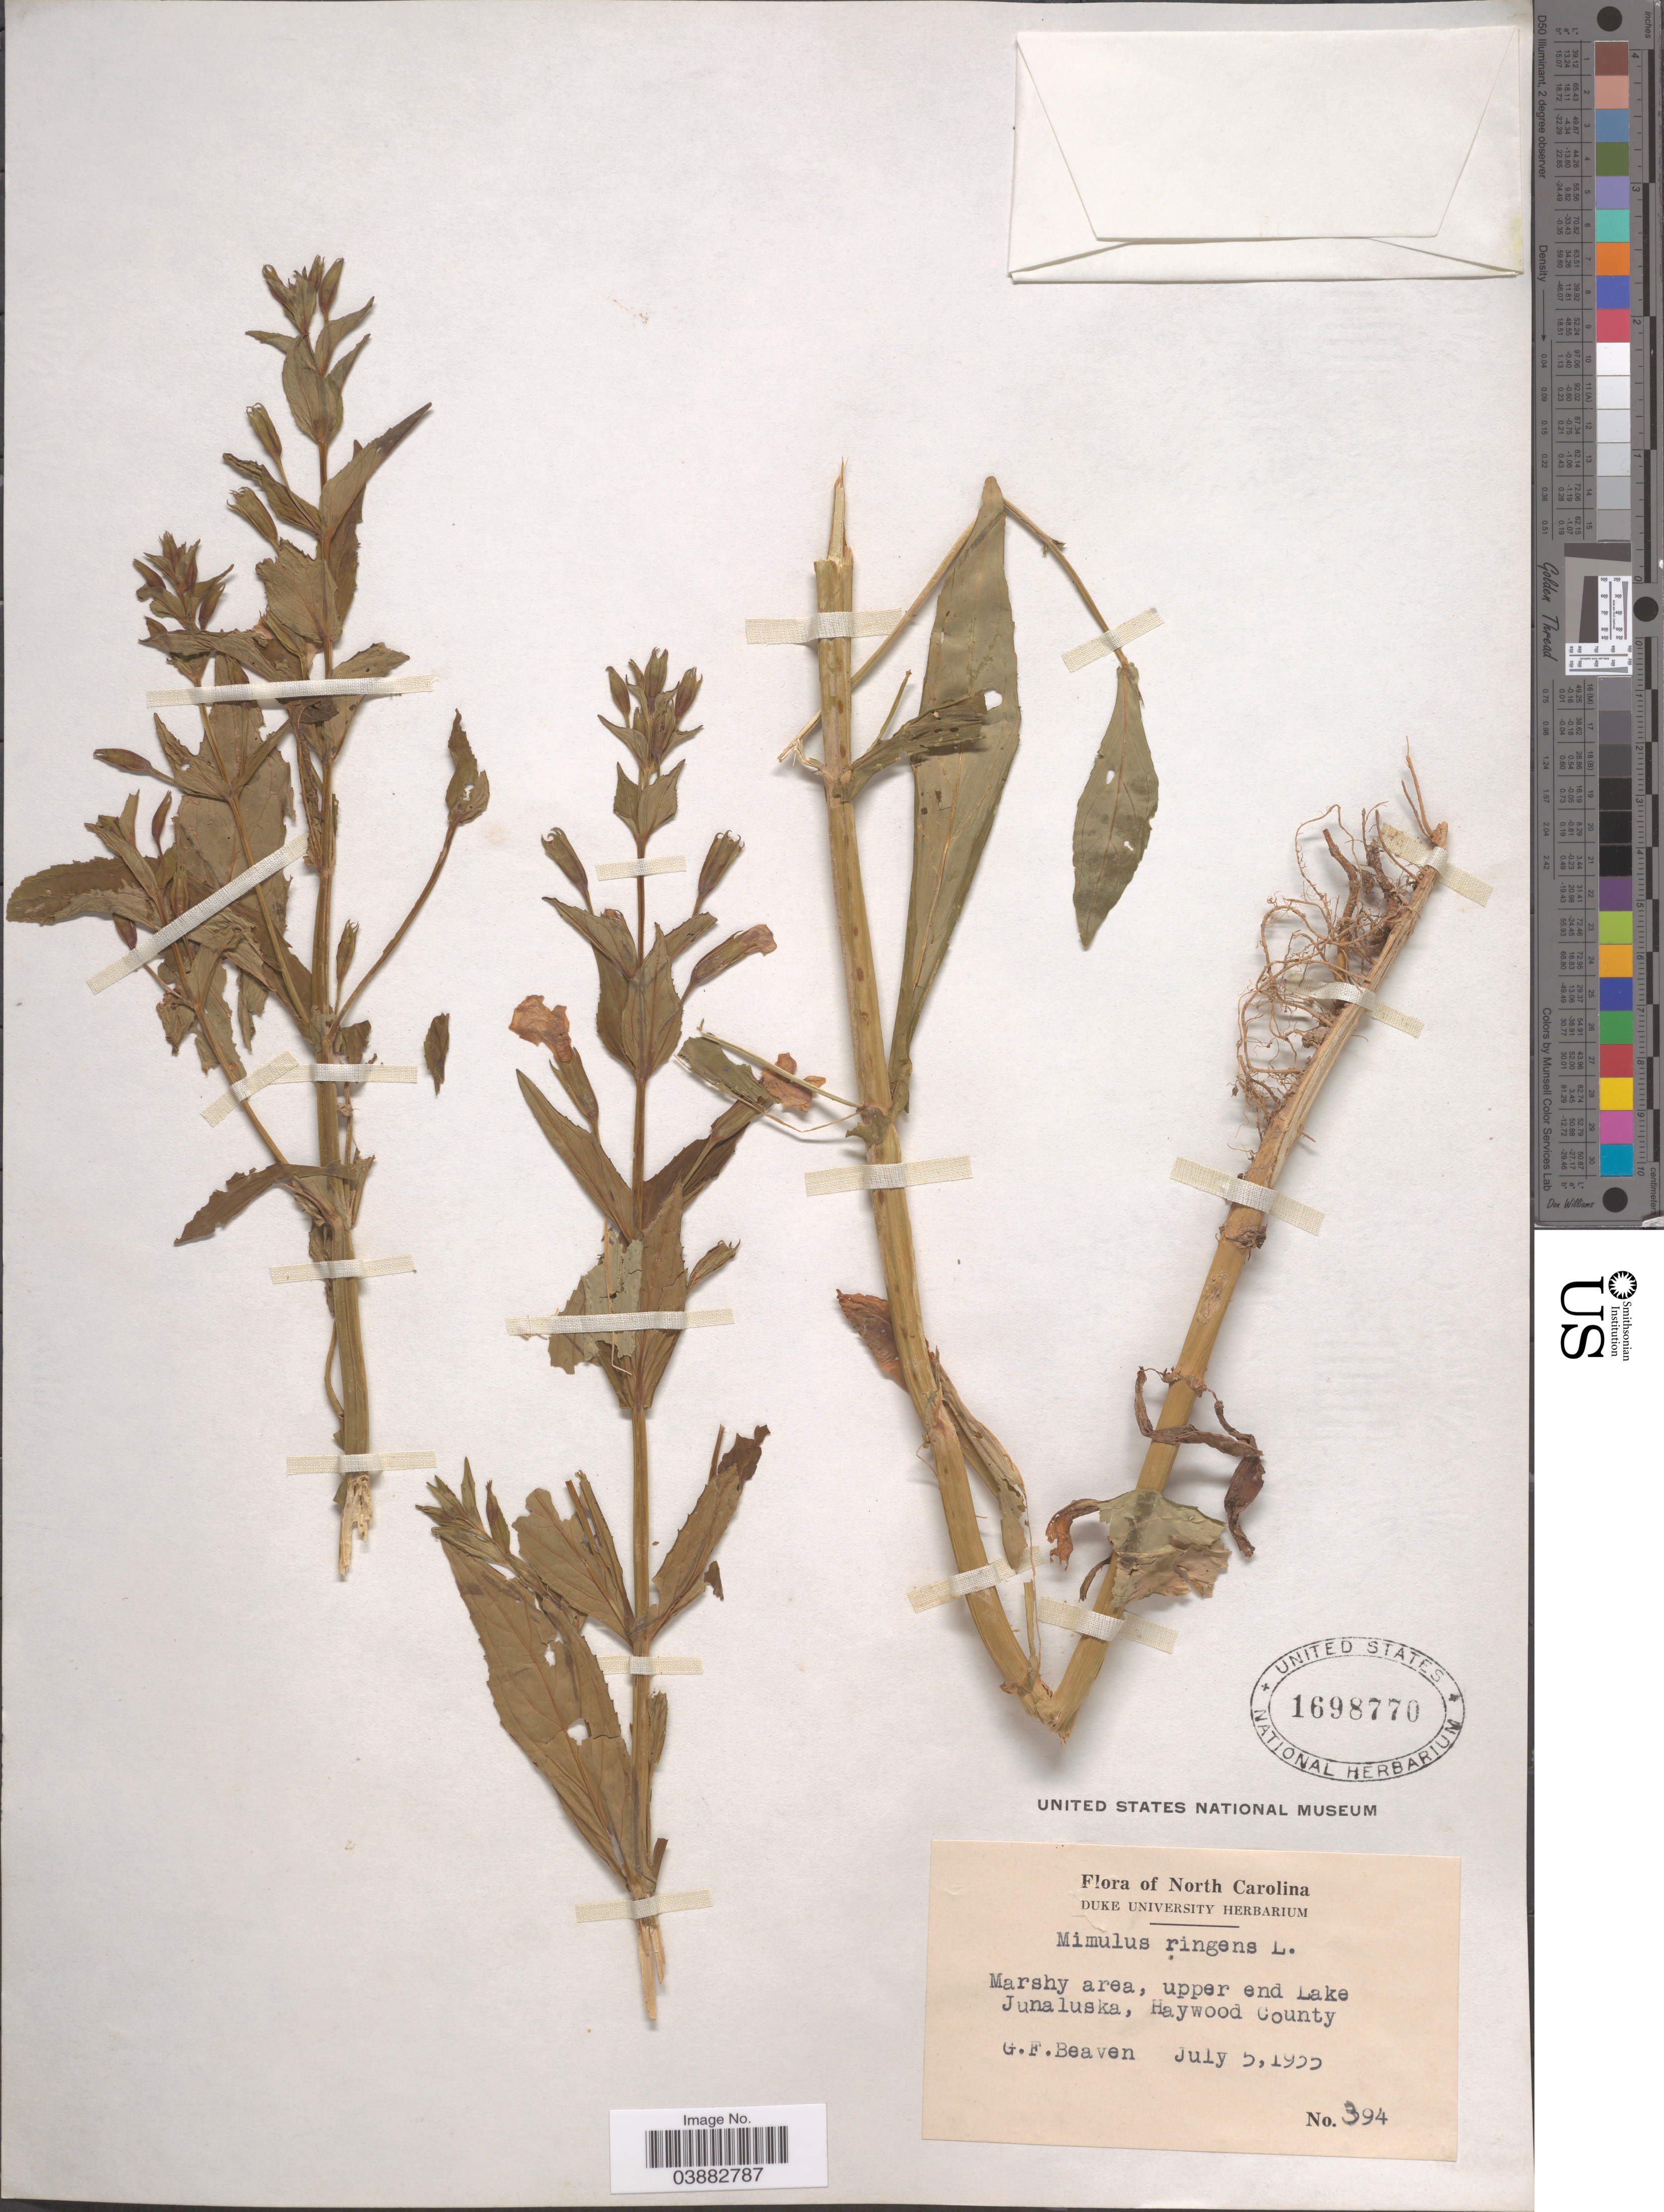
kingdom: Plantae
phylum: Tracheophyta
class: Magnoliopsida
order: Lamiales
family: Phrymaceae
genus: Mimulus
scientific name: Mimulus ringens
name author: L.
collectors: G. Beaven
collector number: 394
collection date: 1955-07-05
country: United States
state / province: North Carolina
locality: Marshy area, upper end Lake Junaluska, Haywood County.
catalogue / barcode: US 1698770